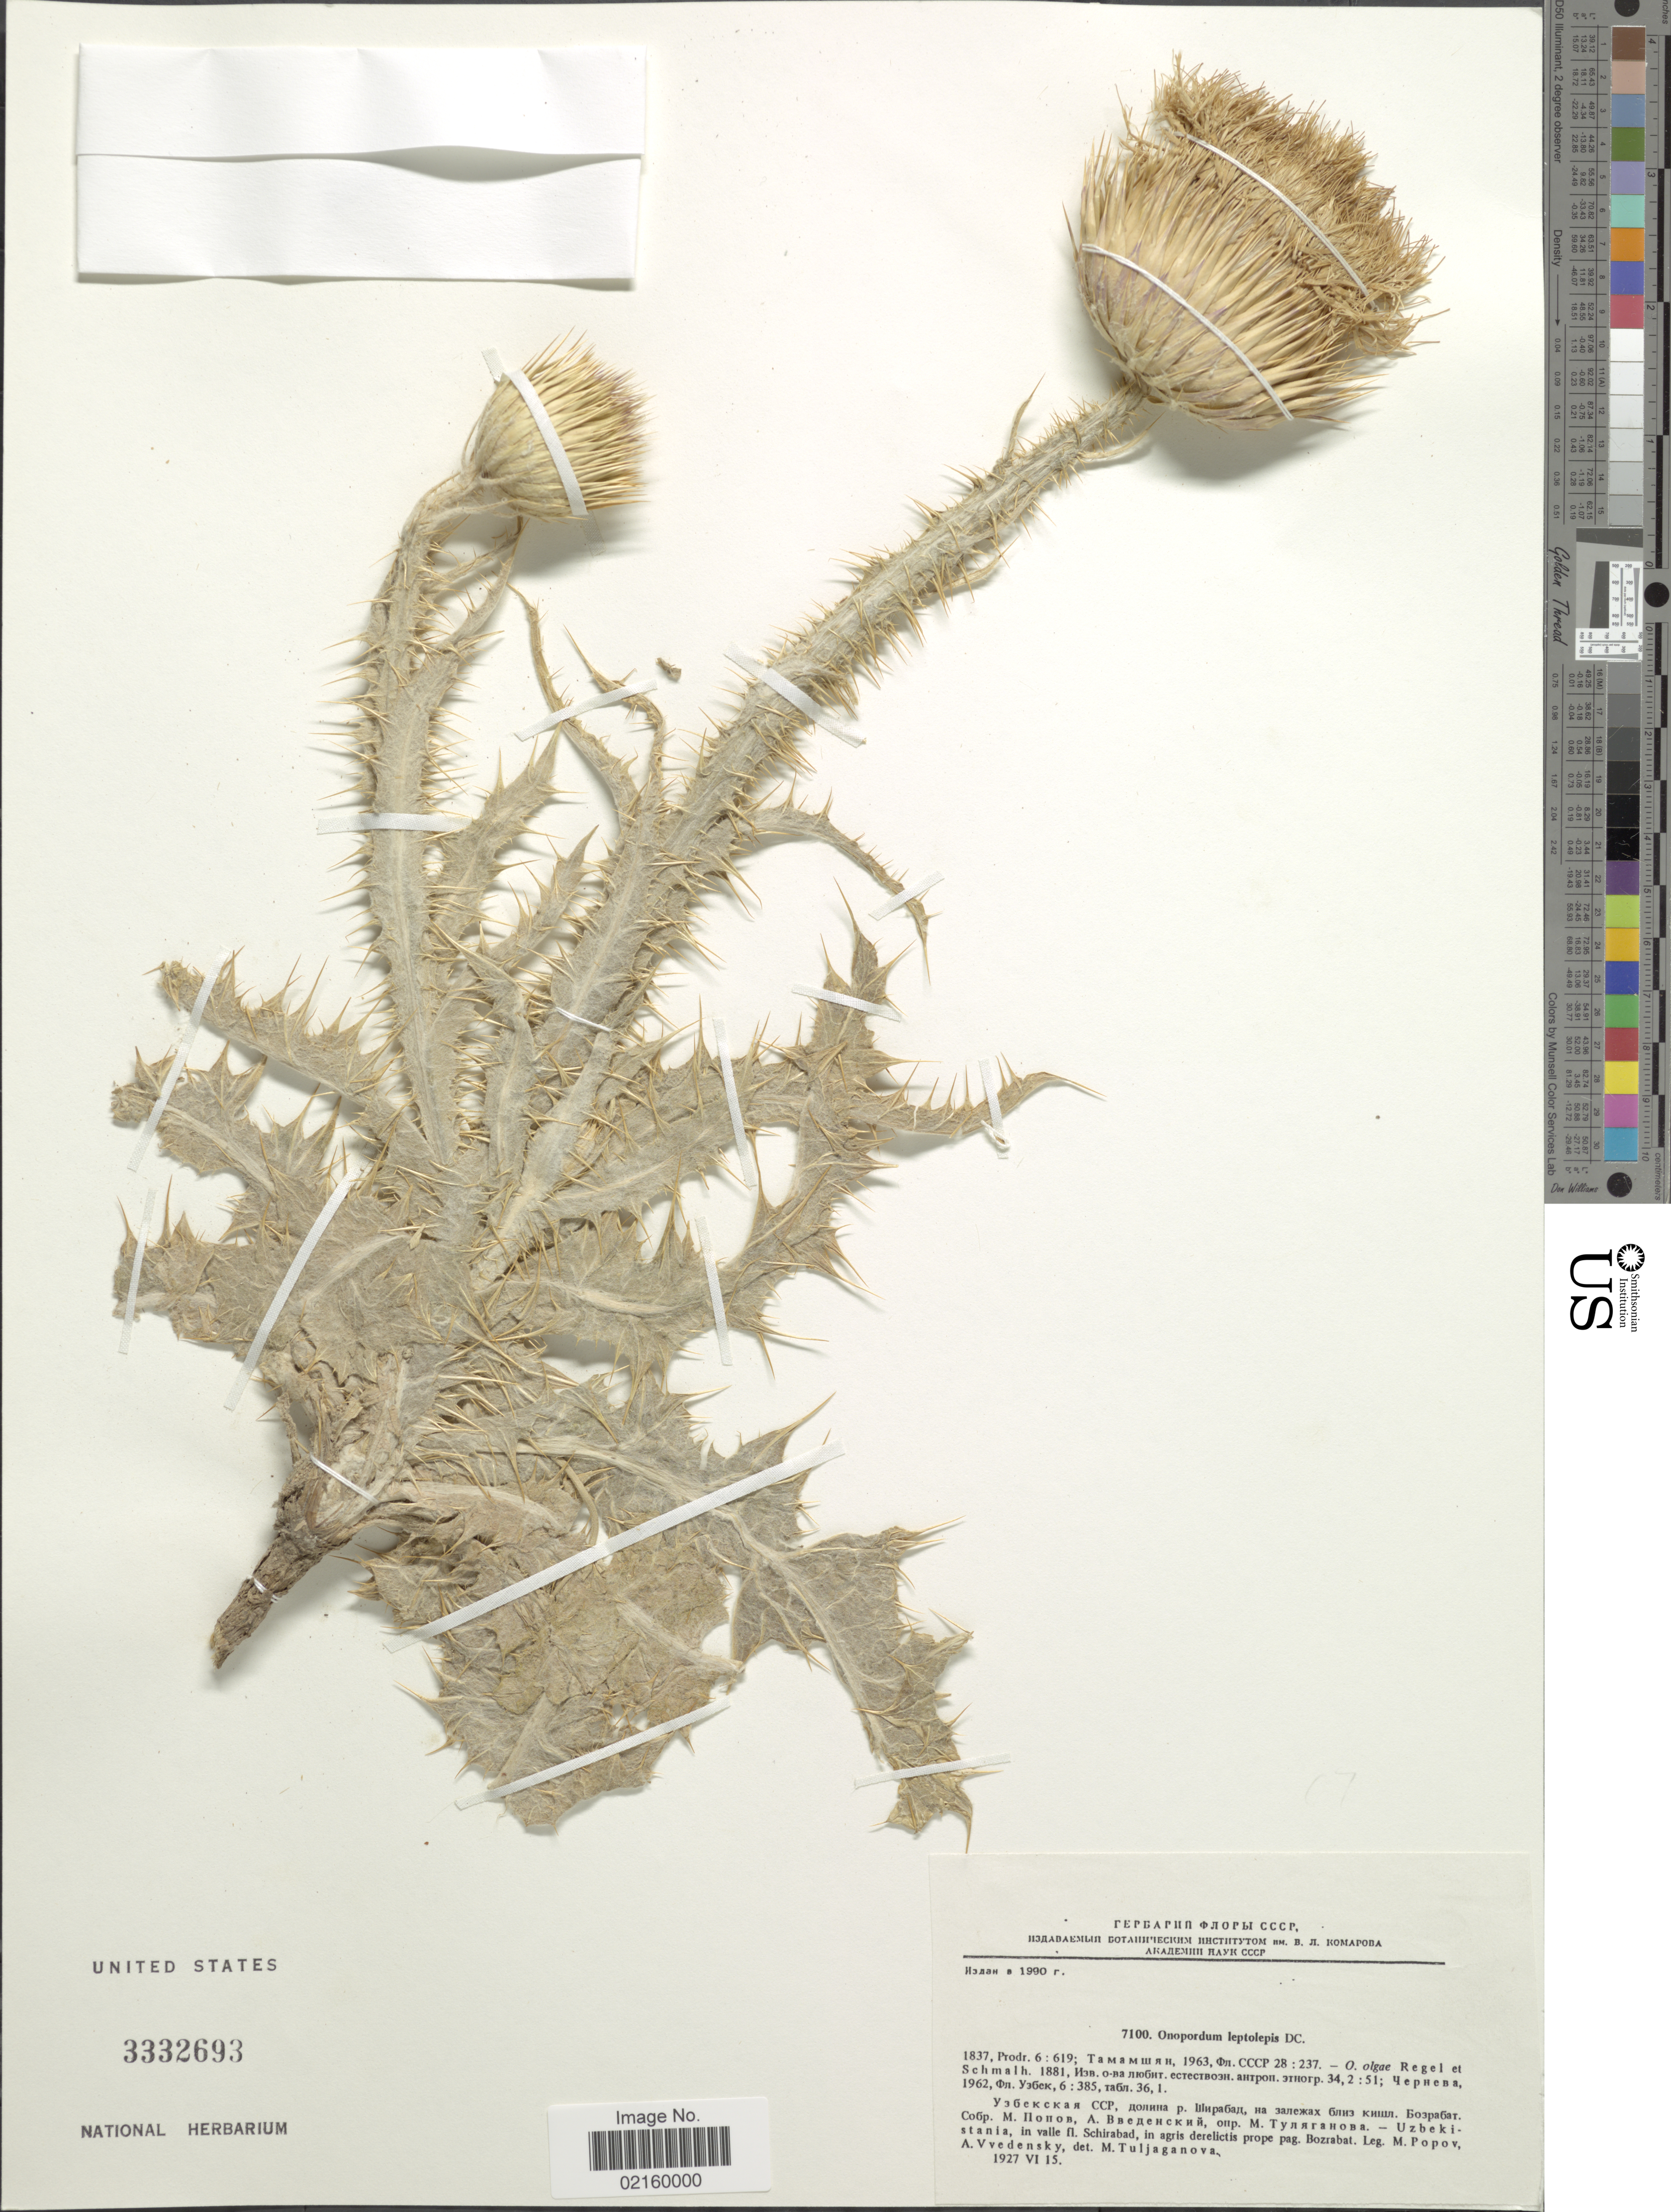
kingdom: Plantae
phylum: Tracheophyta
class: Magnoliopsida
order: Asterales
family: Asteraceae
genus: Onopordum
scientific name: Onopordum leptolepis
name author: DC.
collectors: M. Popov & A. Vvedensky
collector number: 7100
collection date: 1927-06-15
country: Uzbekistan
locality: Uzbekistania, in valle fl. Schirabad, prope pag. Bozrabat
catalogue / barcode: US 3332693